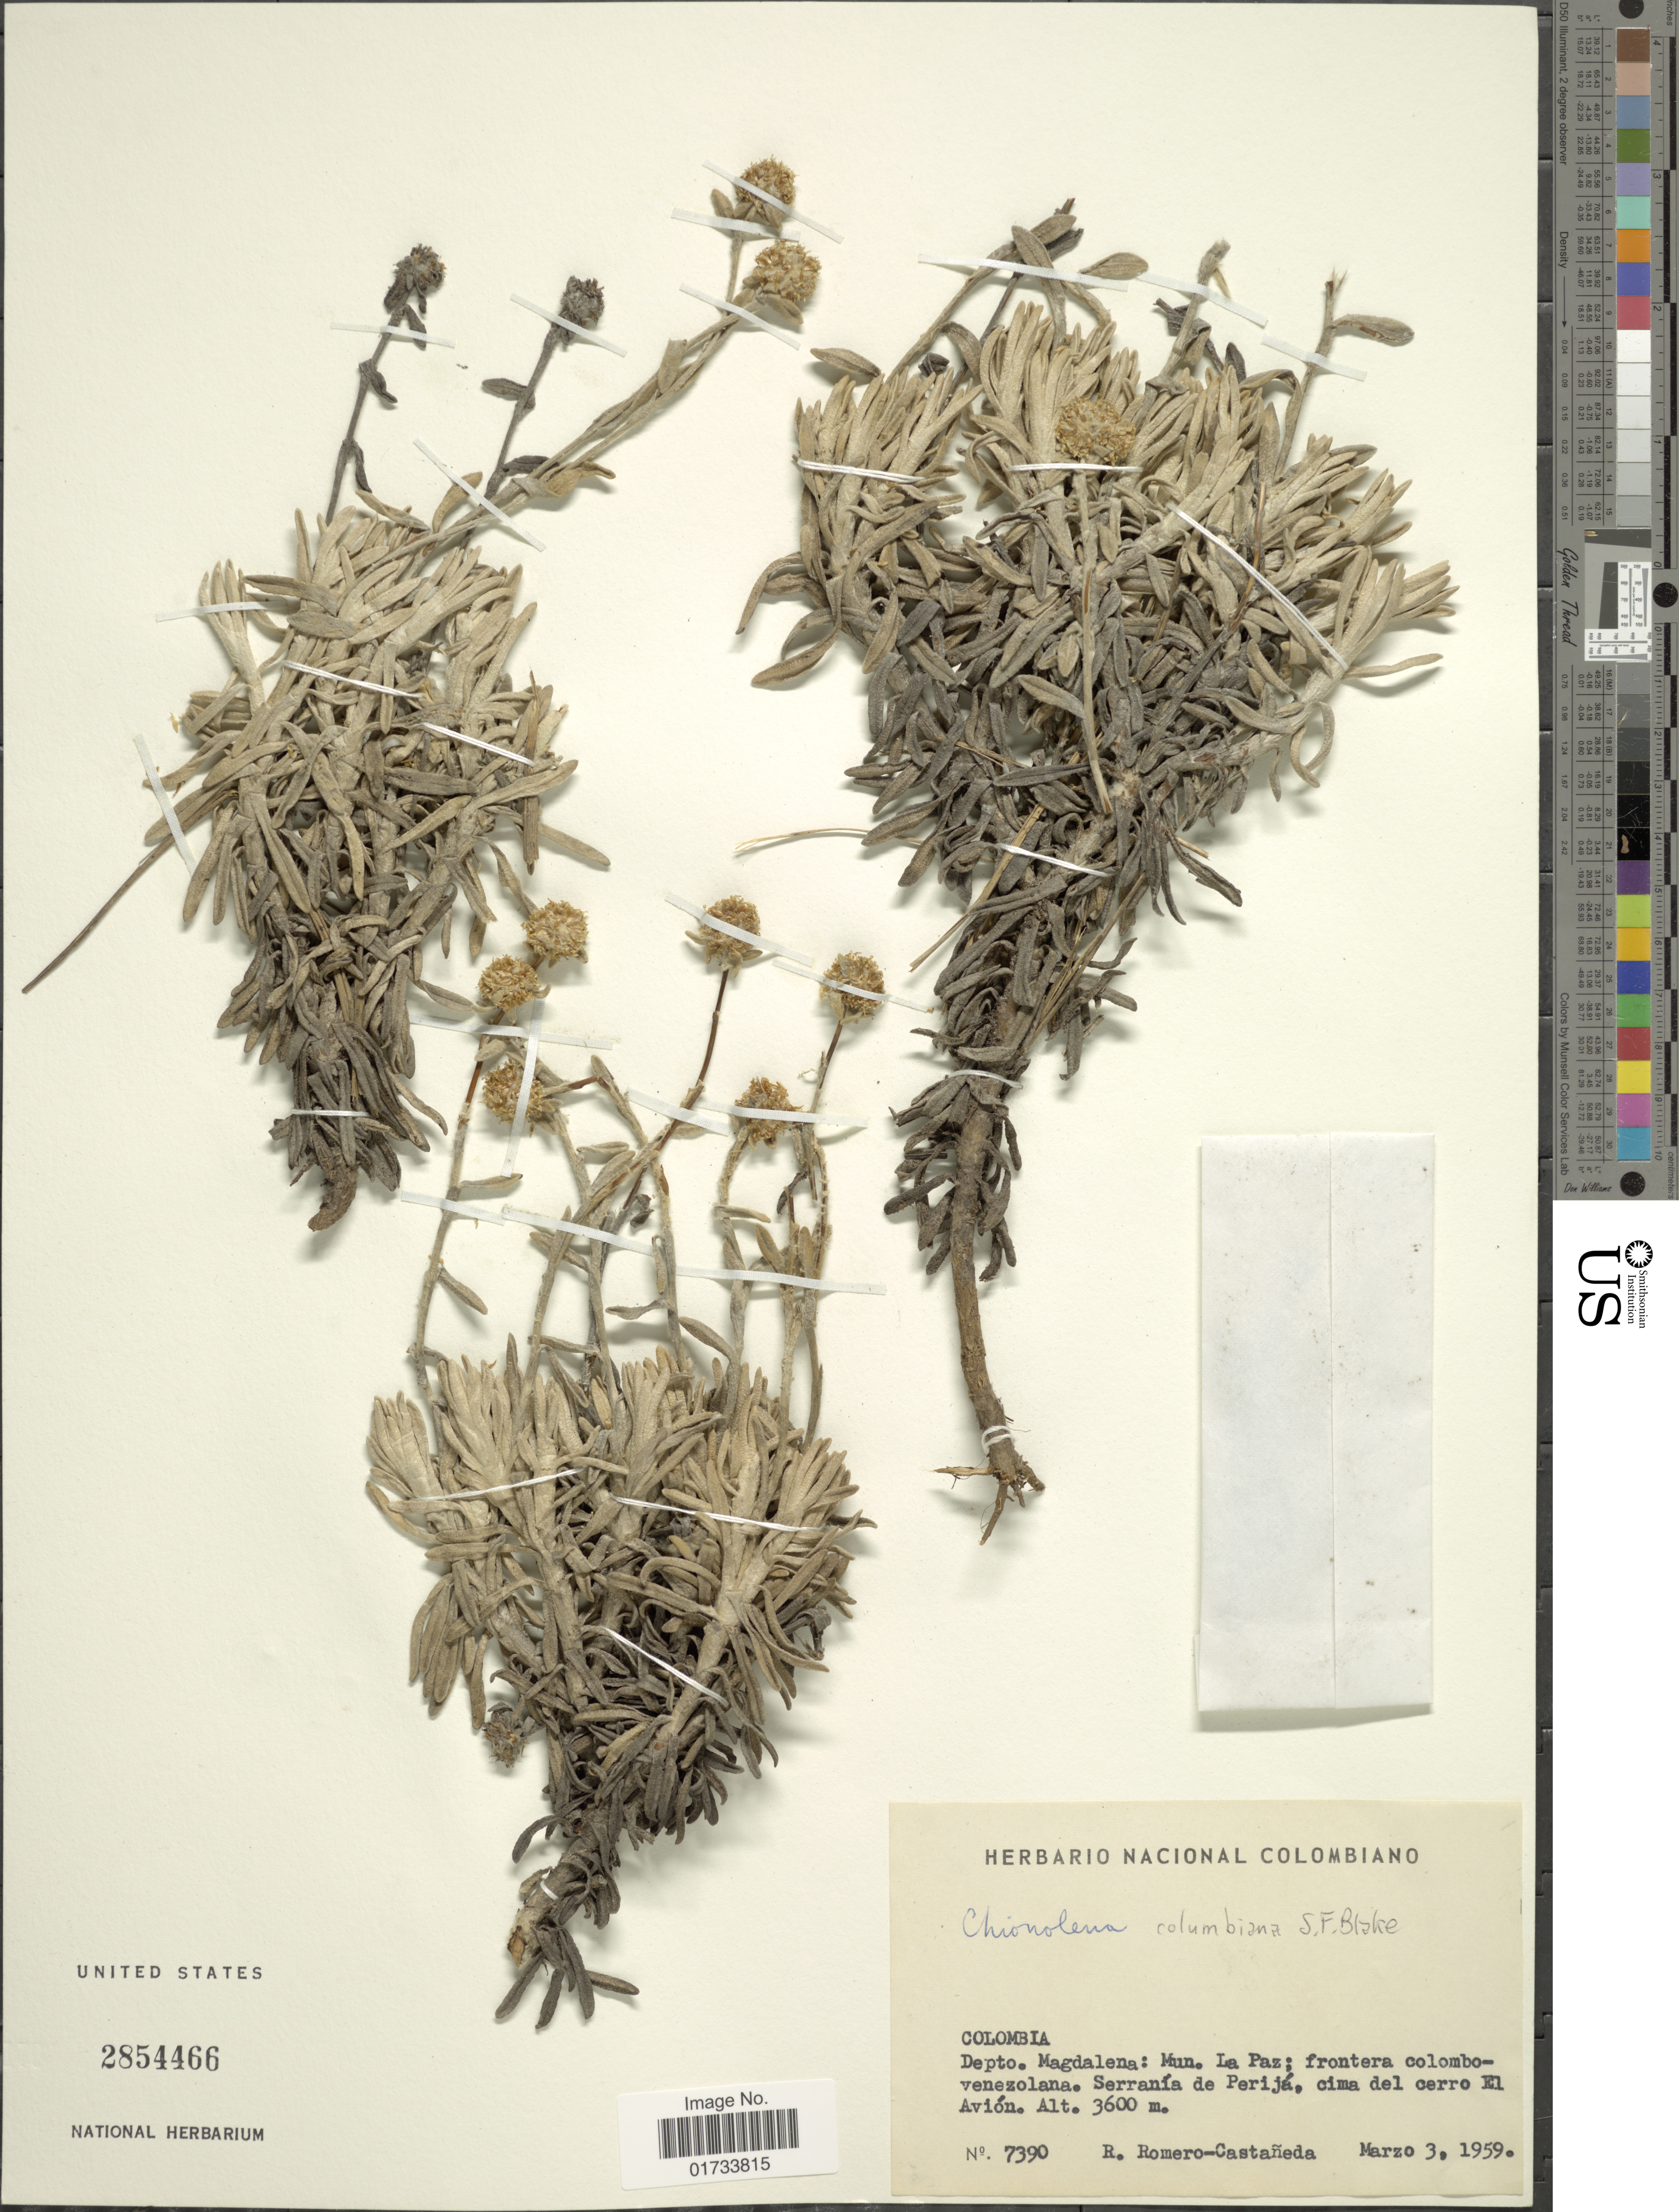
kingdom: Plantae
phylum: Tracheophyta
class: Magnoliopsida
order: Asterales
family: Asteraceae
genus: Gnaphaliothamnus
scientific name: Gnaphaliothamnus perijensis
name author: G.L. Nesom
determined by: Nesom, Guy L.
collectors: R. Romero Castañeda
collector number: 7390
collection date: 1959-03-03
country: Colombia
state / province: Magdalena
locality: Depto. Magdalena: Mun. La Paz; frontera colombo-venezolana, Serranía de Perijá, cima del cerro El Avión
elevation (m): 3600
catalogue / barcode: US 2854466